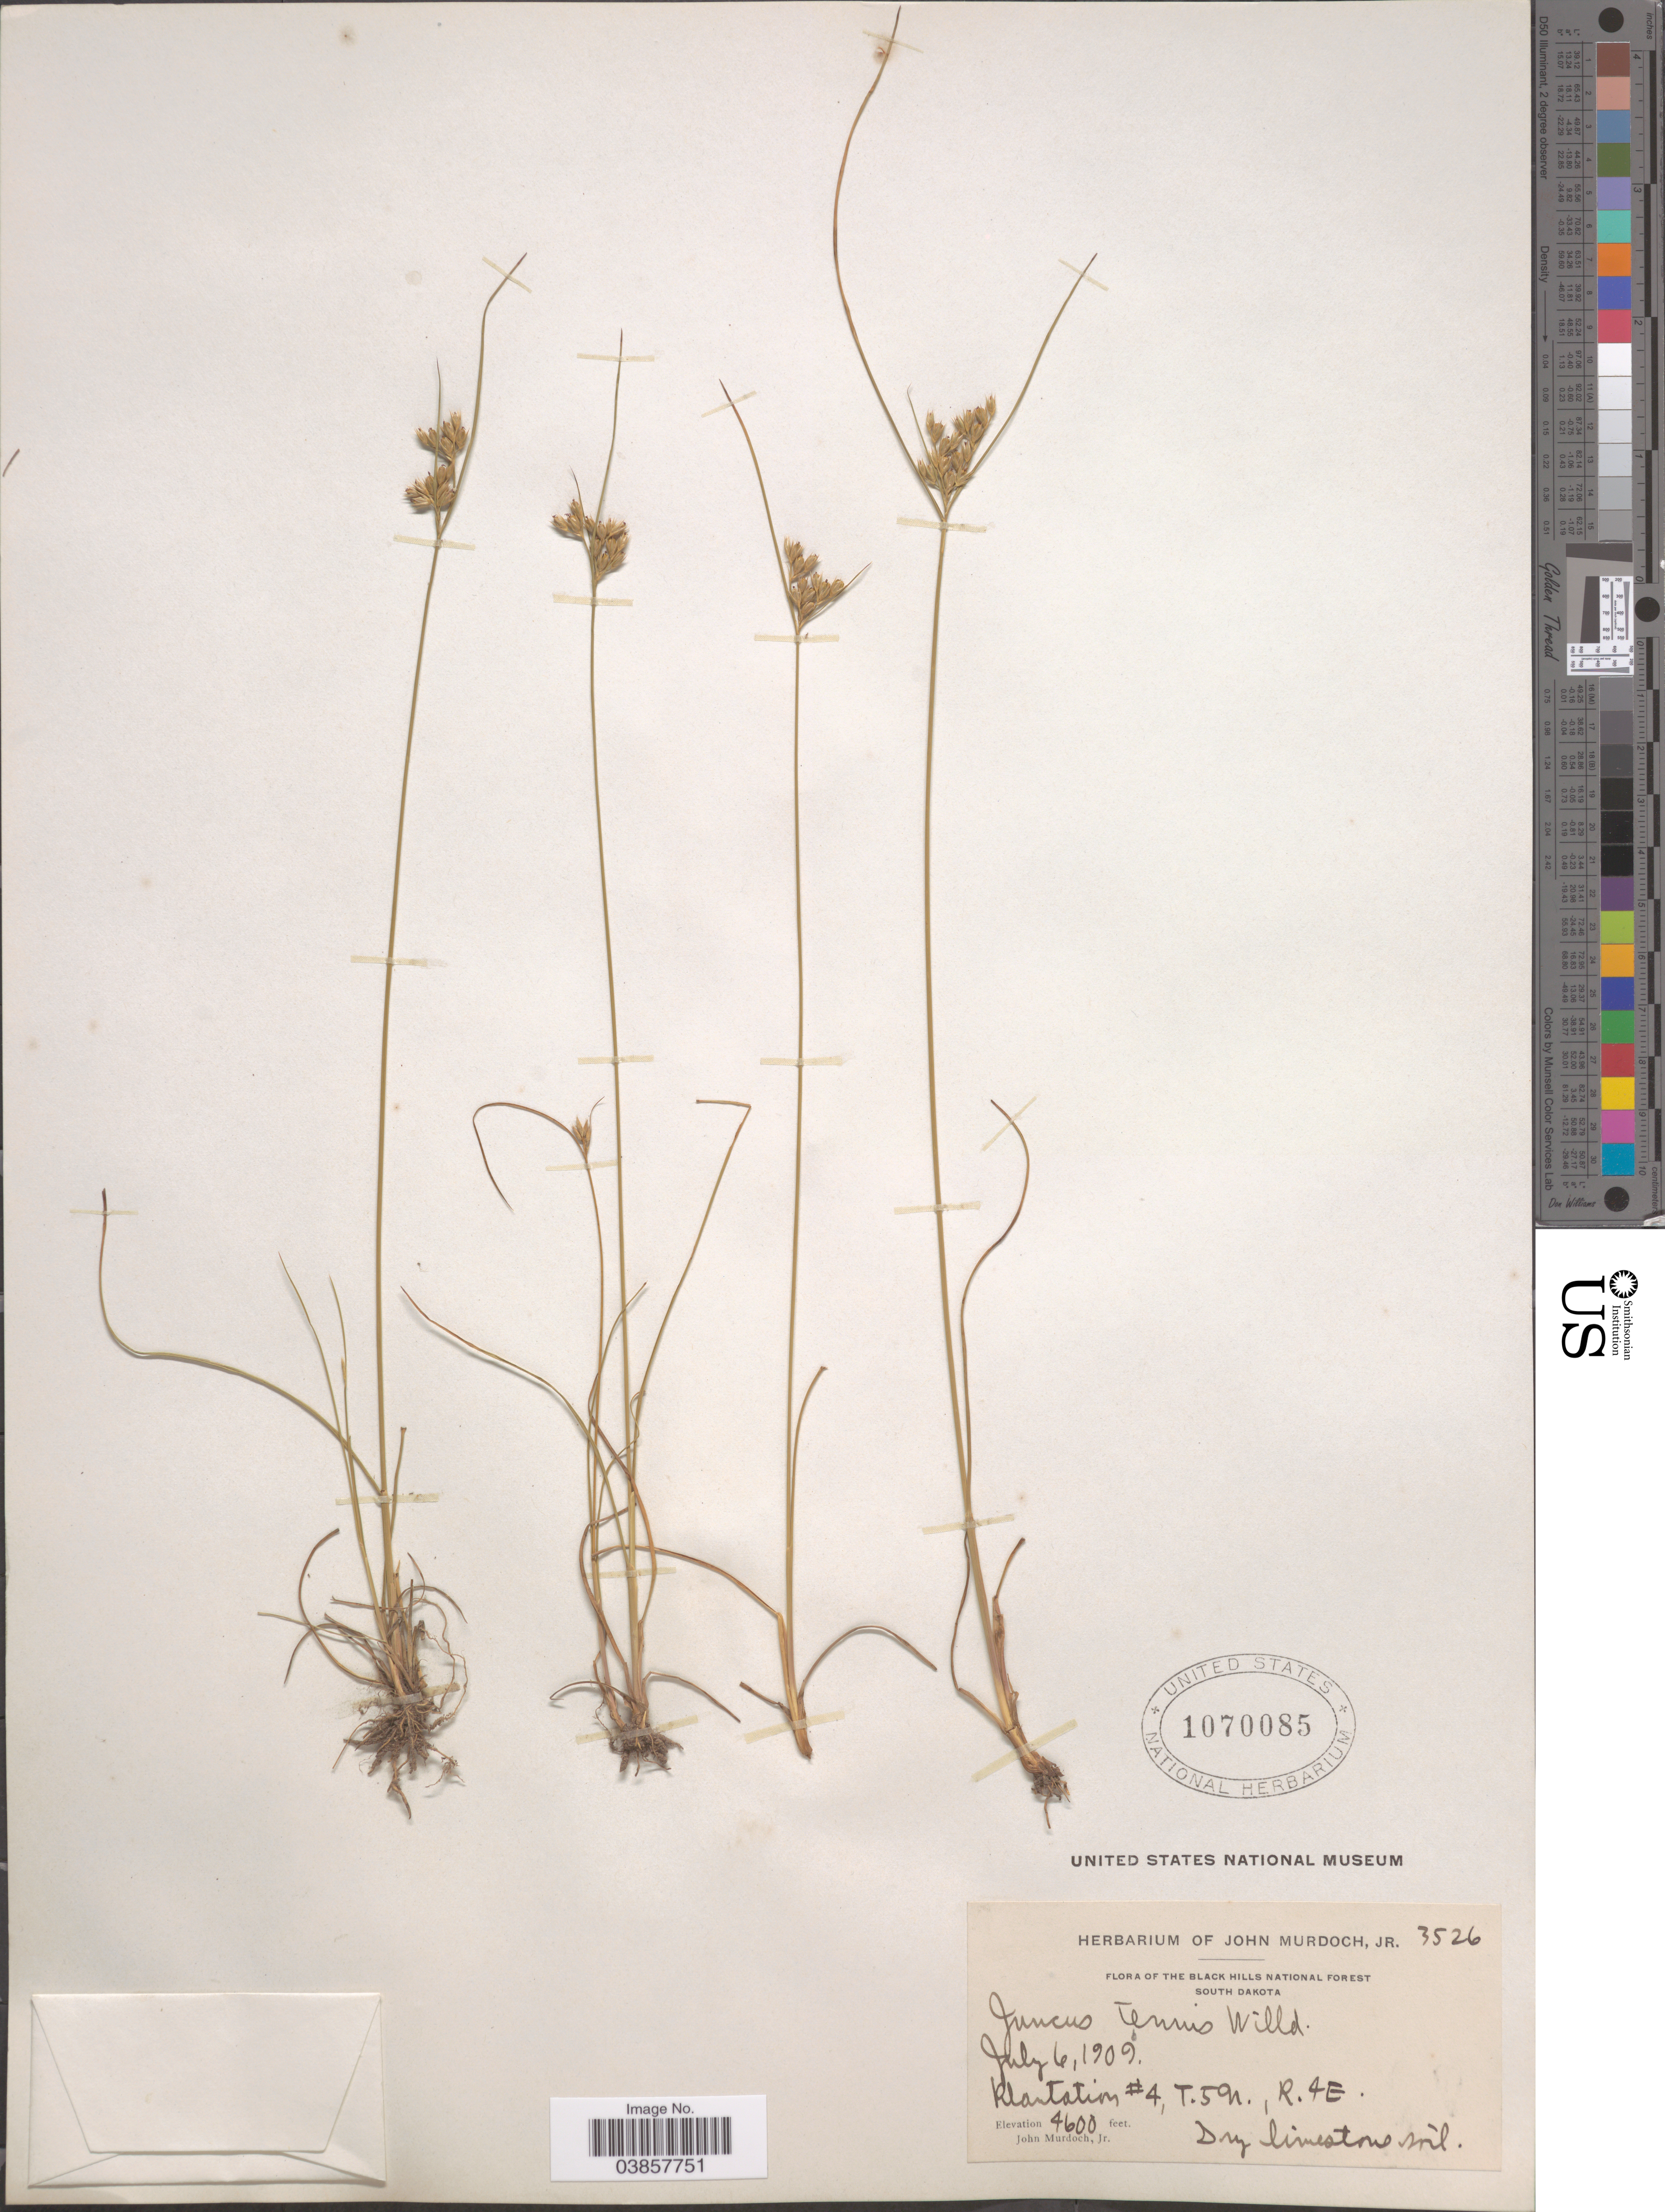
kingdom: Plantae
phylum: Tracheophyta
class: Liliopsida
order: Poales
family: Juncaceae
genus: Juncus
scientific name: Juncus tenuis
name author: Willd.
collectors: J. Murdoch Jr.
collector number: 3526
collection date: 1909-07-06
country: United States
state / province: South Dakota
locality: The Black Hills National Forest. Plantation #4, T.5ºN., R. 4E.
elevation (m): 1402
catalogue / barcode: US 1070085